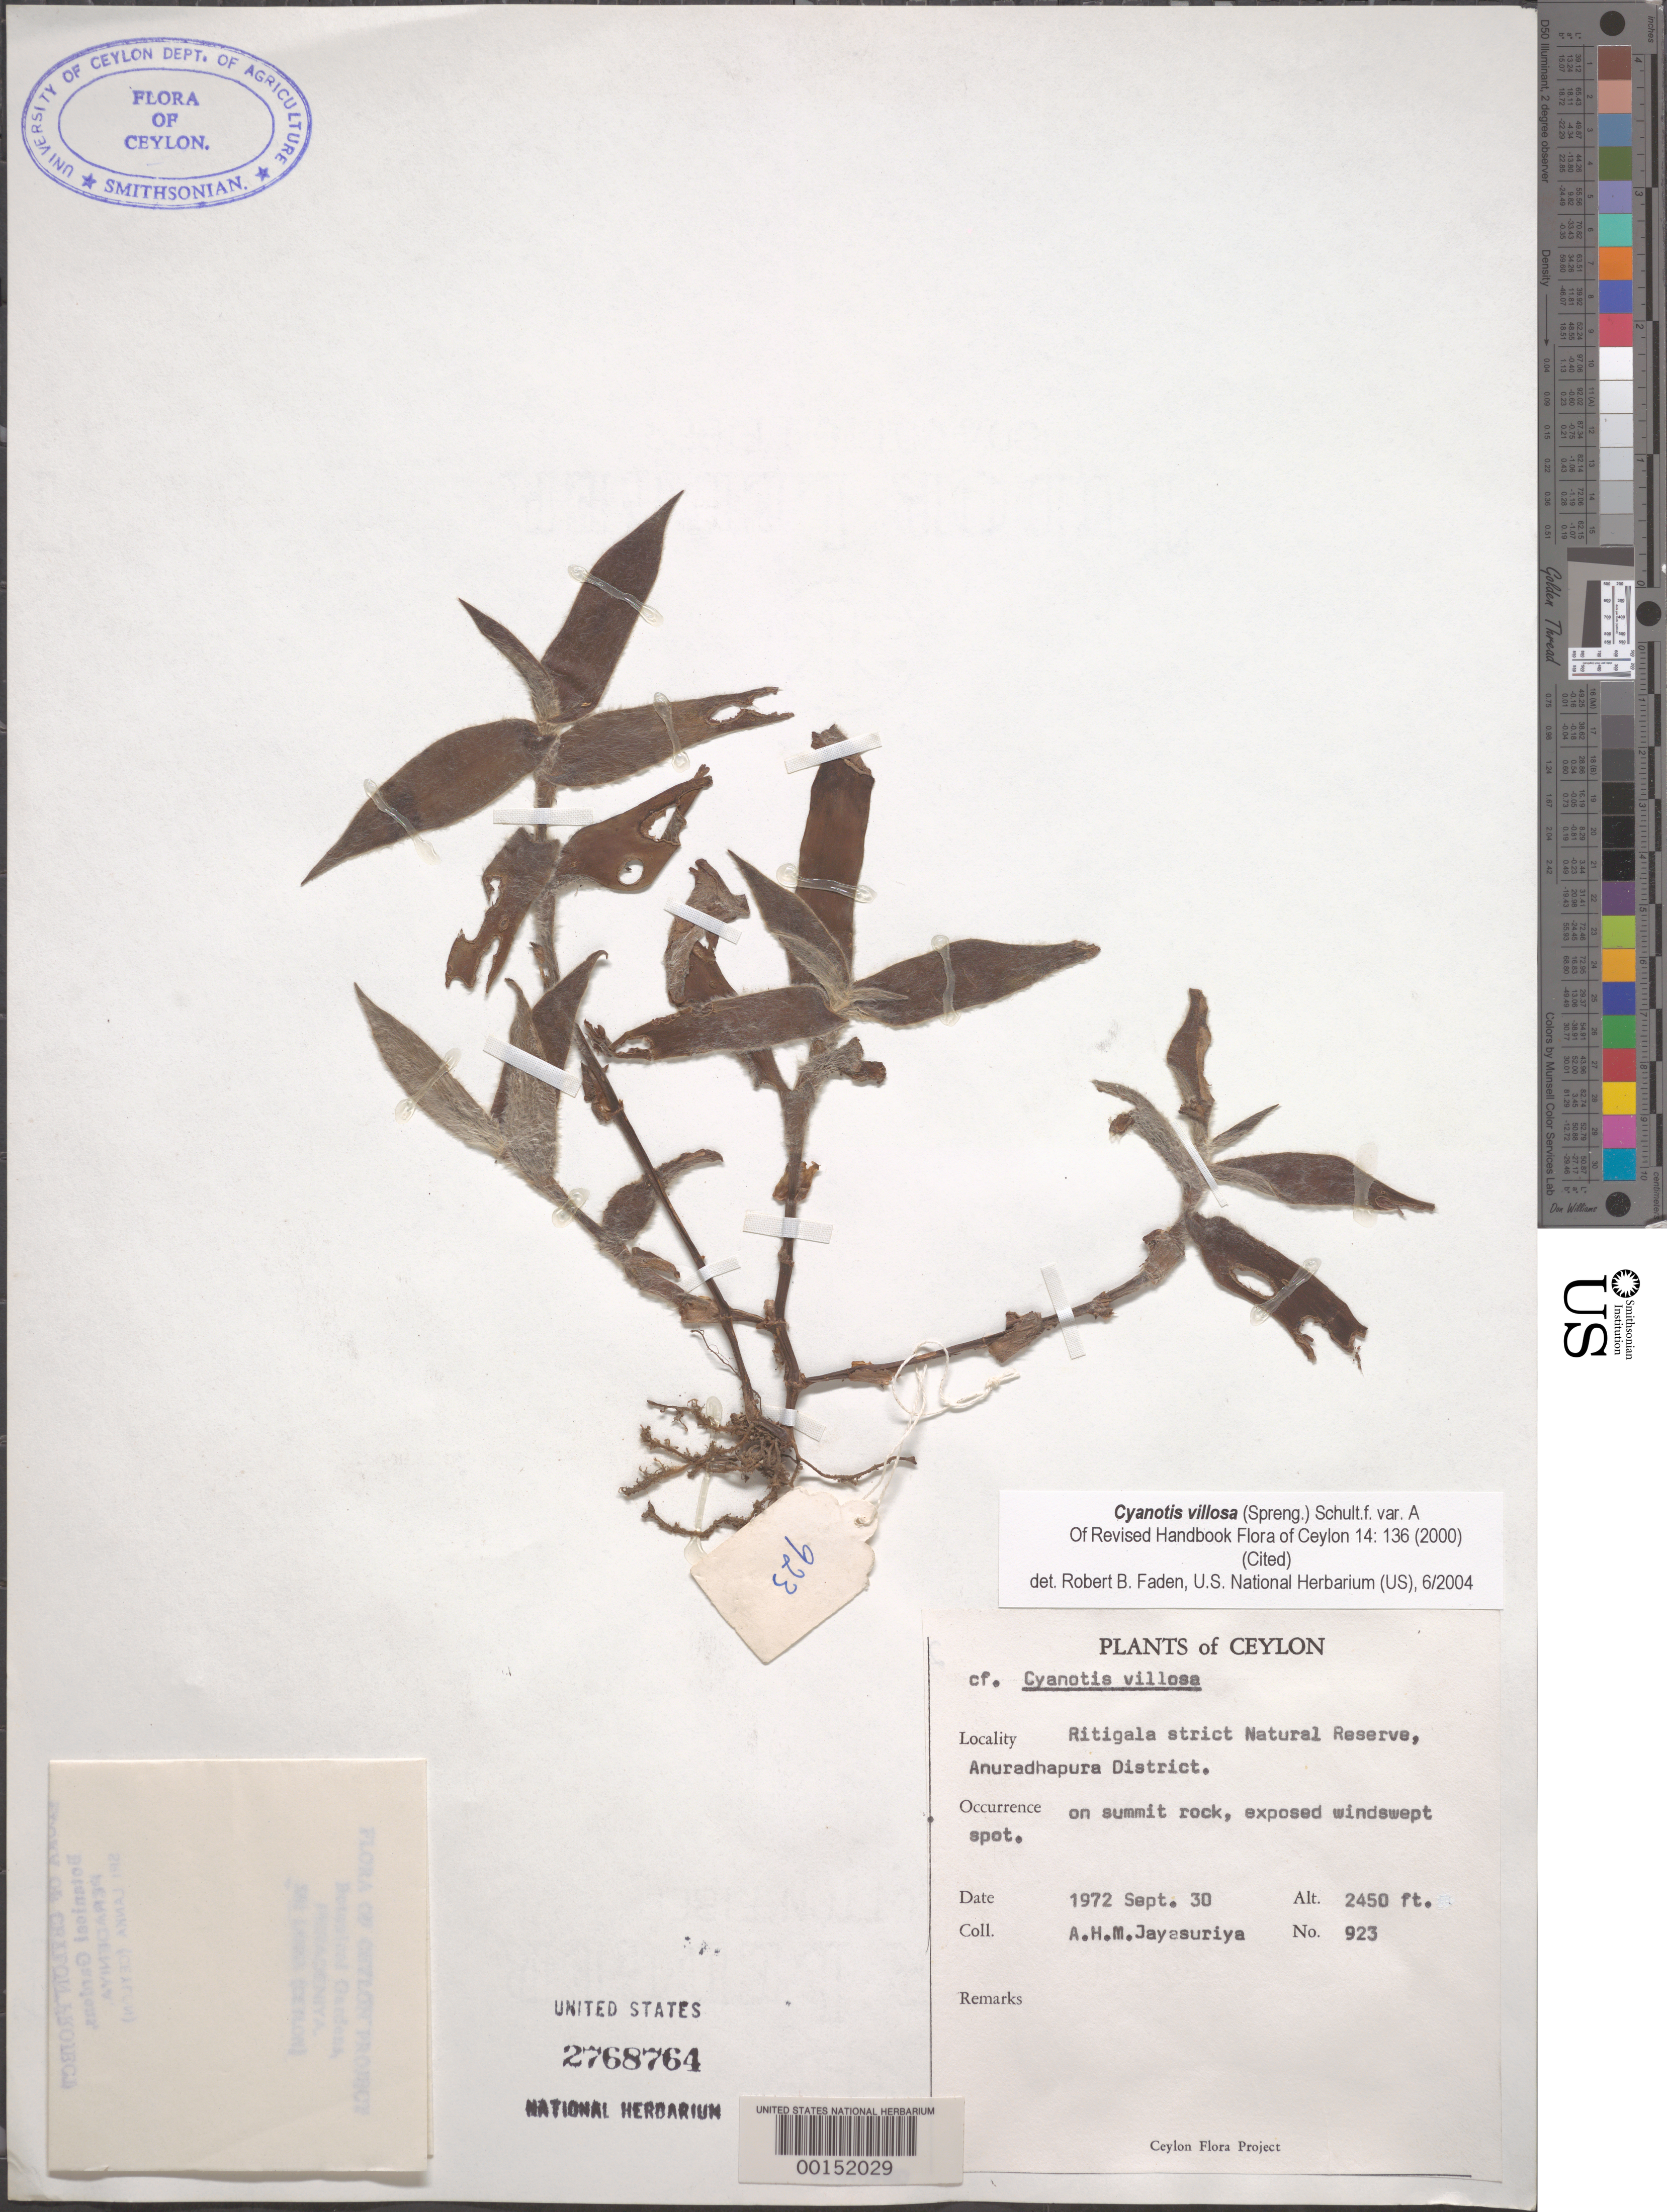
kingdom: Plantae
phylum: Tracheophyta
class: Liliopsida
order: Commelinales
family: Commelinaceae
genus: Cyanotis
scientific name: Cyanotis villosa (Spreng.) Schult. & Schult. f. var. A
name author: (Spreng.) Schult. & Schult. f.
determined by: Faden, Robert B., (US), Smithsonian Institution - National Museum of Natural History (UNITED STATES)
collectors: A. H. Jayasuriya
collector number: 923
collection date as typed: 30 Sep 1972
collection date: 1972-09-30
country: Sri Lanka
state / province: North Central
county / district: Anuradhapura Dist.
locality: Natural reserve, ritigala strict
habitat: Exposed windswept spot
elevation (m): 747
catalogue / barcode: US 2768764